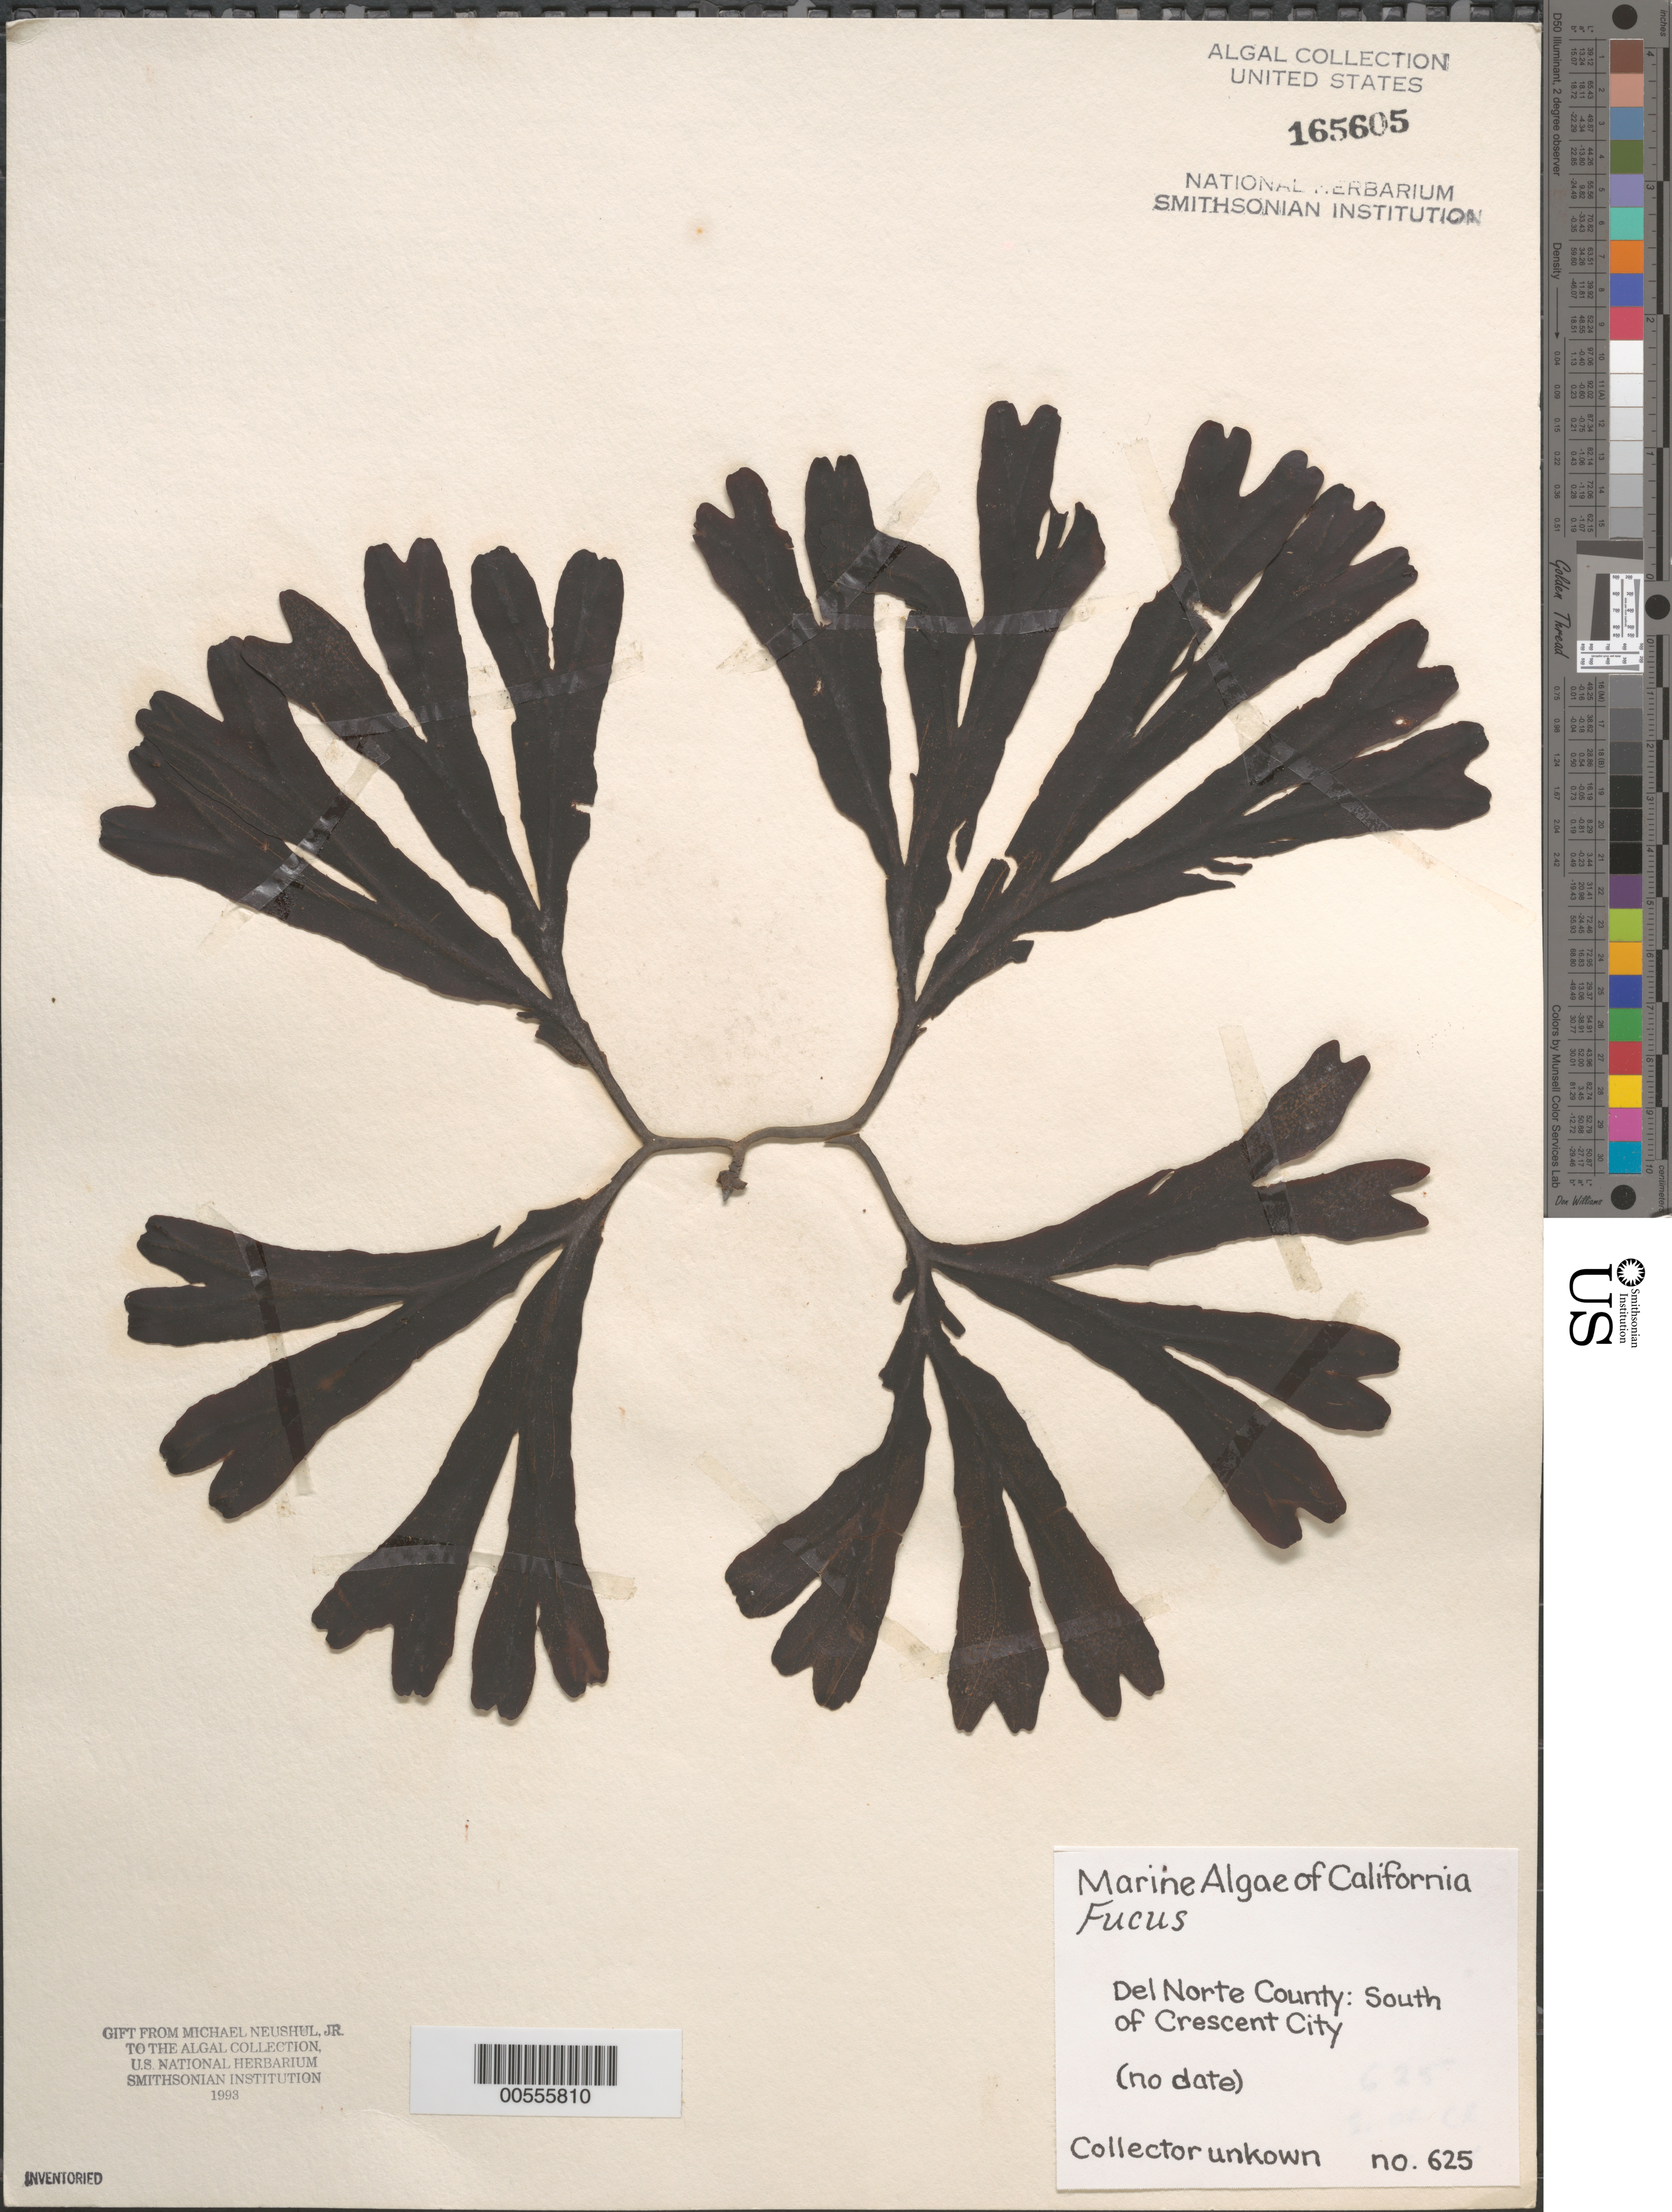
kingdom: Chromista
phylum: Ochrophyta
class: Phaeophyceae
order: Fucales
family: Fucaceae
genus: Fucus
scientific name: Fucus sp.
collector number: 625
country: United States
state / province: California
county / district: Del Norte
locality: Crescent City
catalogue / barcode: US 165605